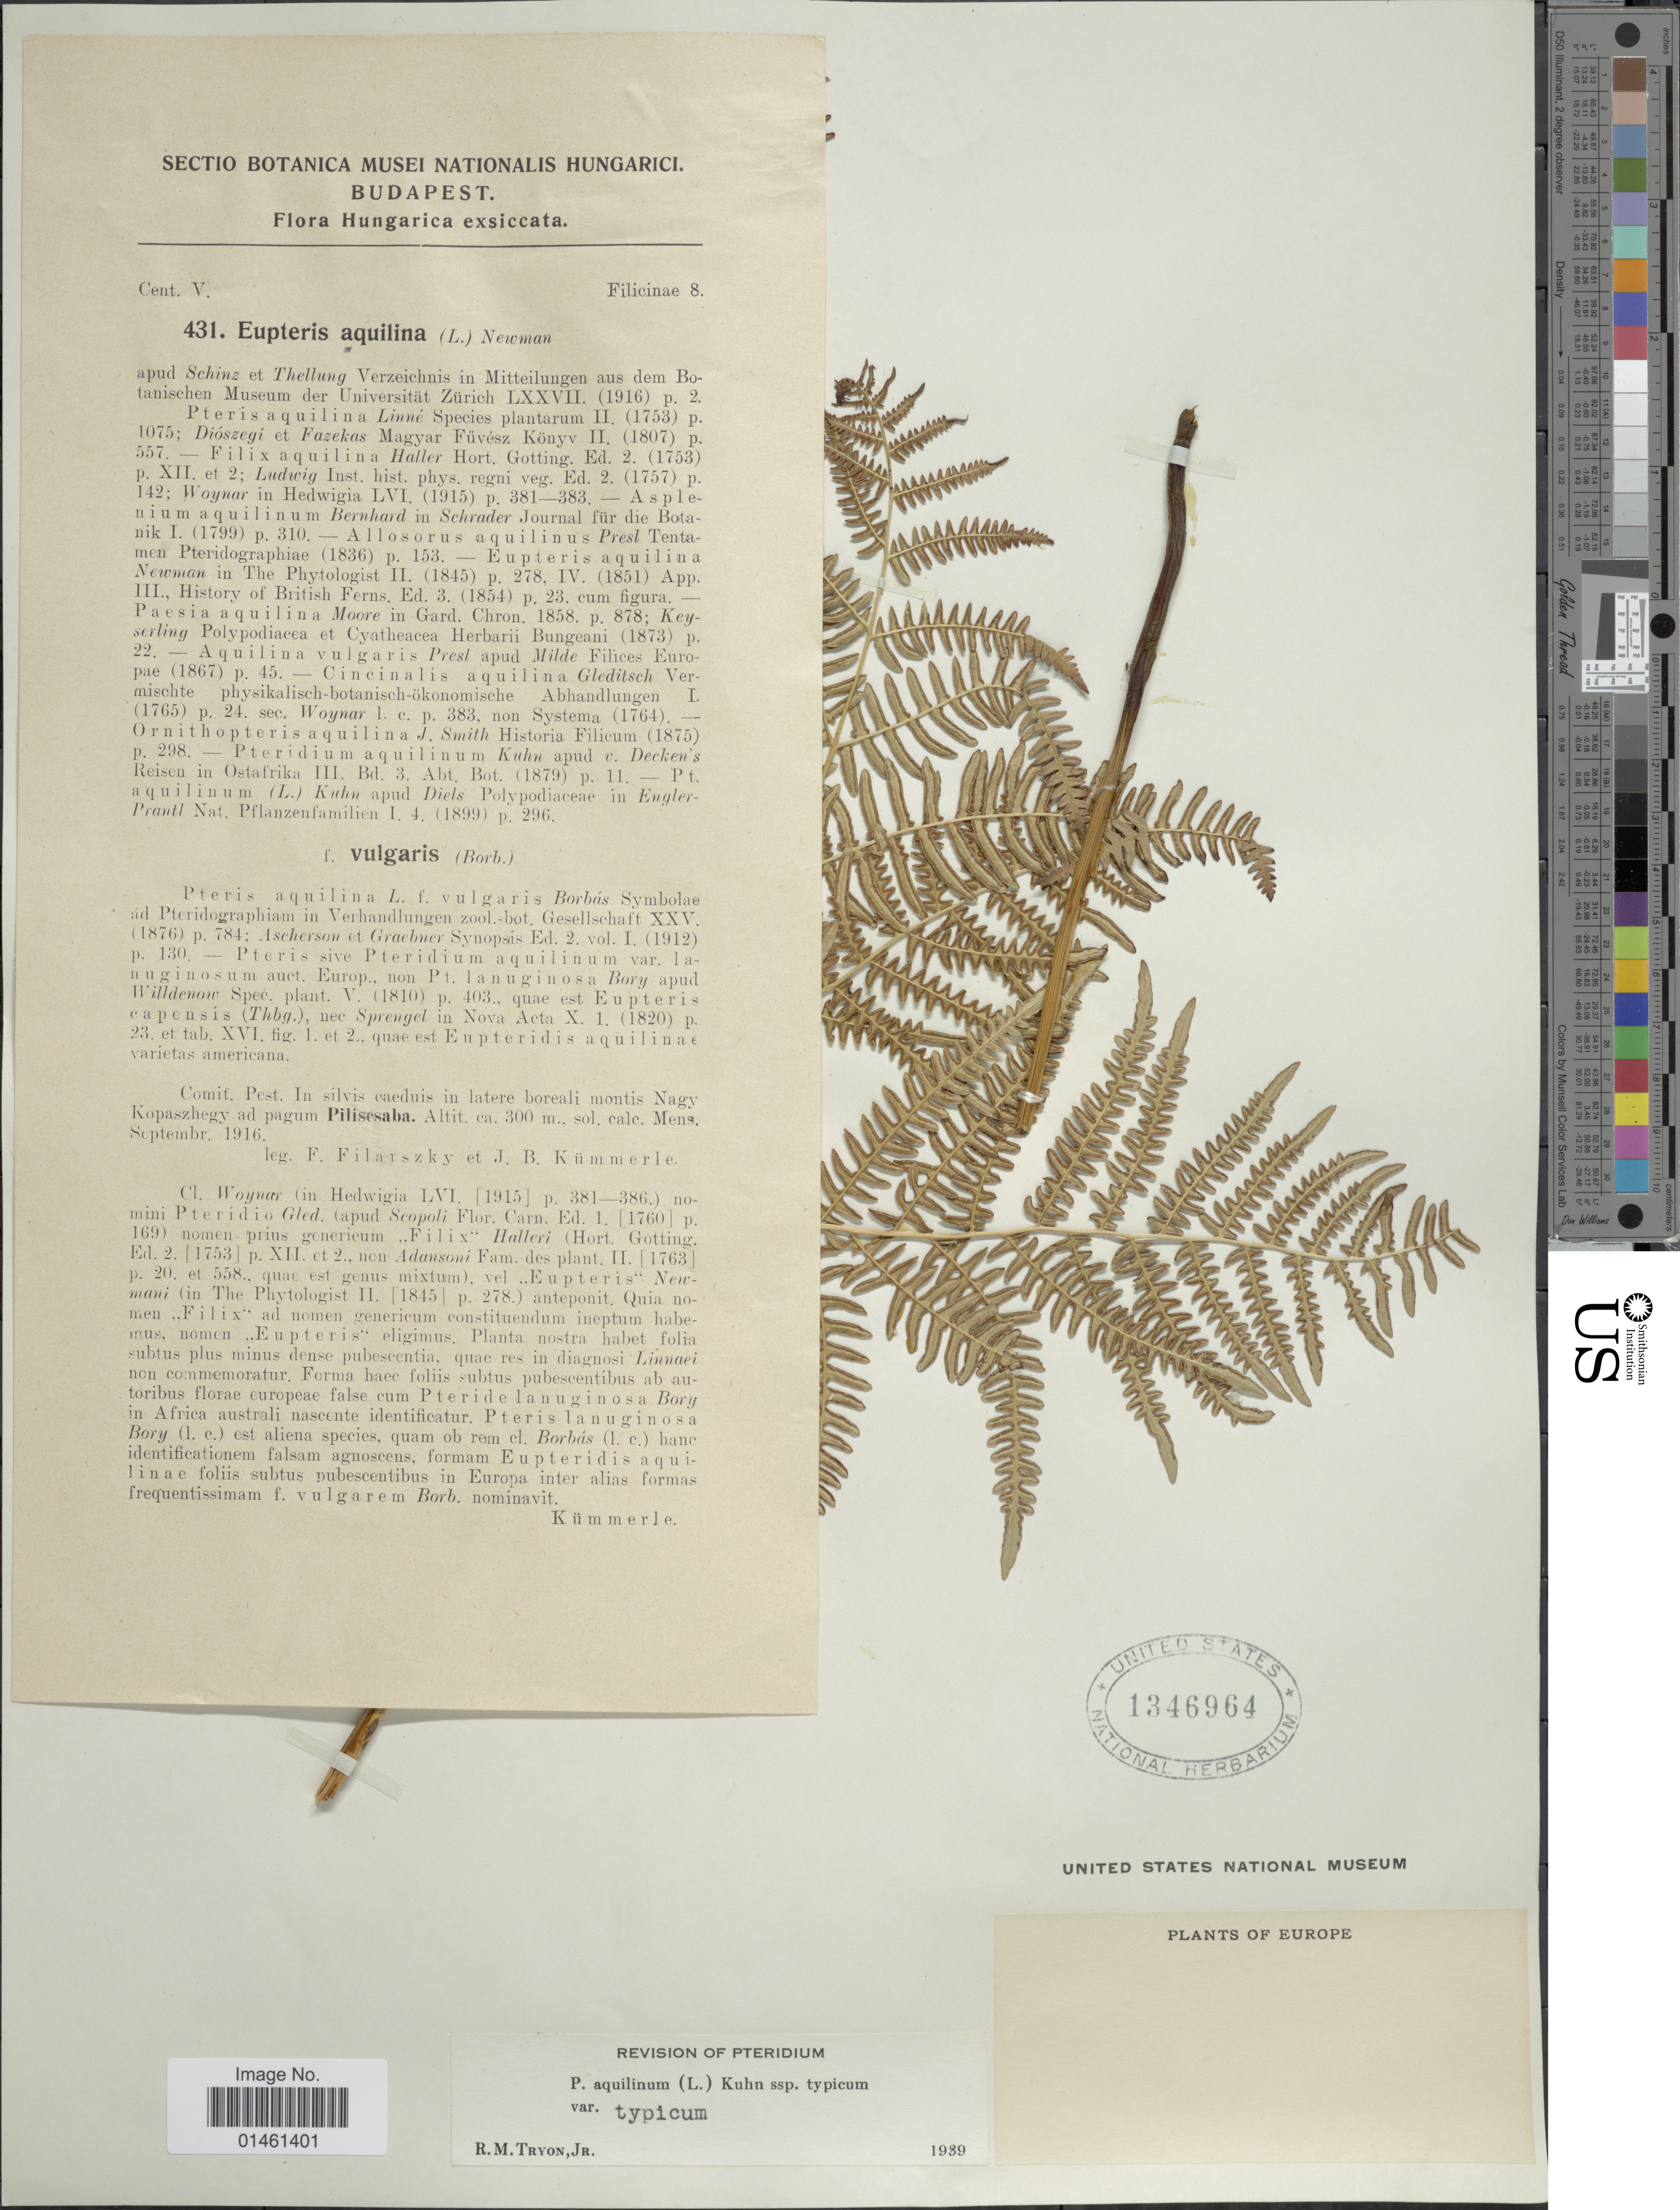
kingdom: Plantae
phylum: Tracheophyta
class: Polypodiopsida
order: Polypodiales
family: Dennstaedtiaceae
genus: Pteridium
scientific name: Pteridium aquilinum var. typicum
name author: R.M. Tryon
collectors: F. Filarszky & J. Kummerle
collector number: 431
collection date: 1916-09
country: Hungary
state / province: Budapest, Capital District of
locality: Comit. Pest in silvis in later boreali montis Nagy Kopaszhegy ad pagum Pilisesaba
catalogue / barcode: US 1346964